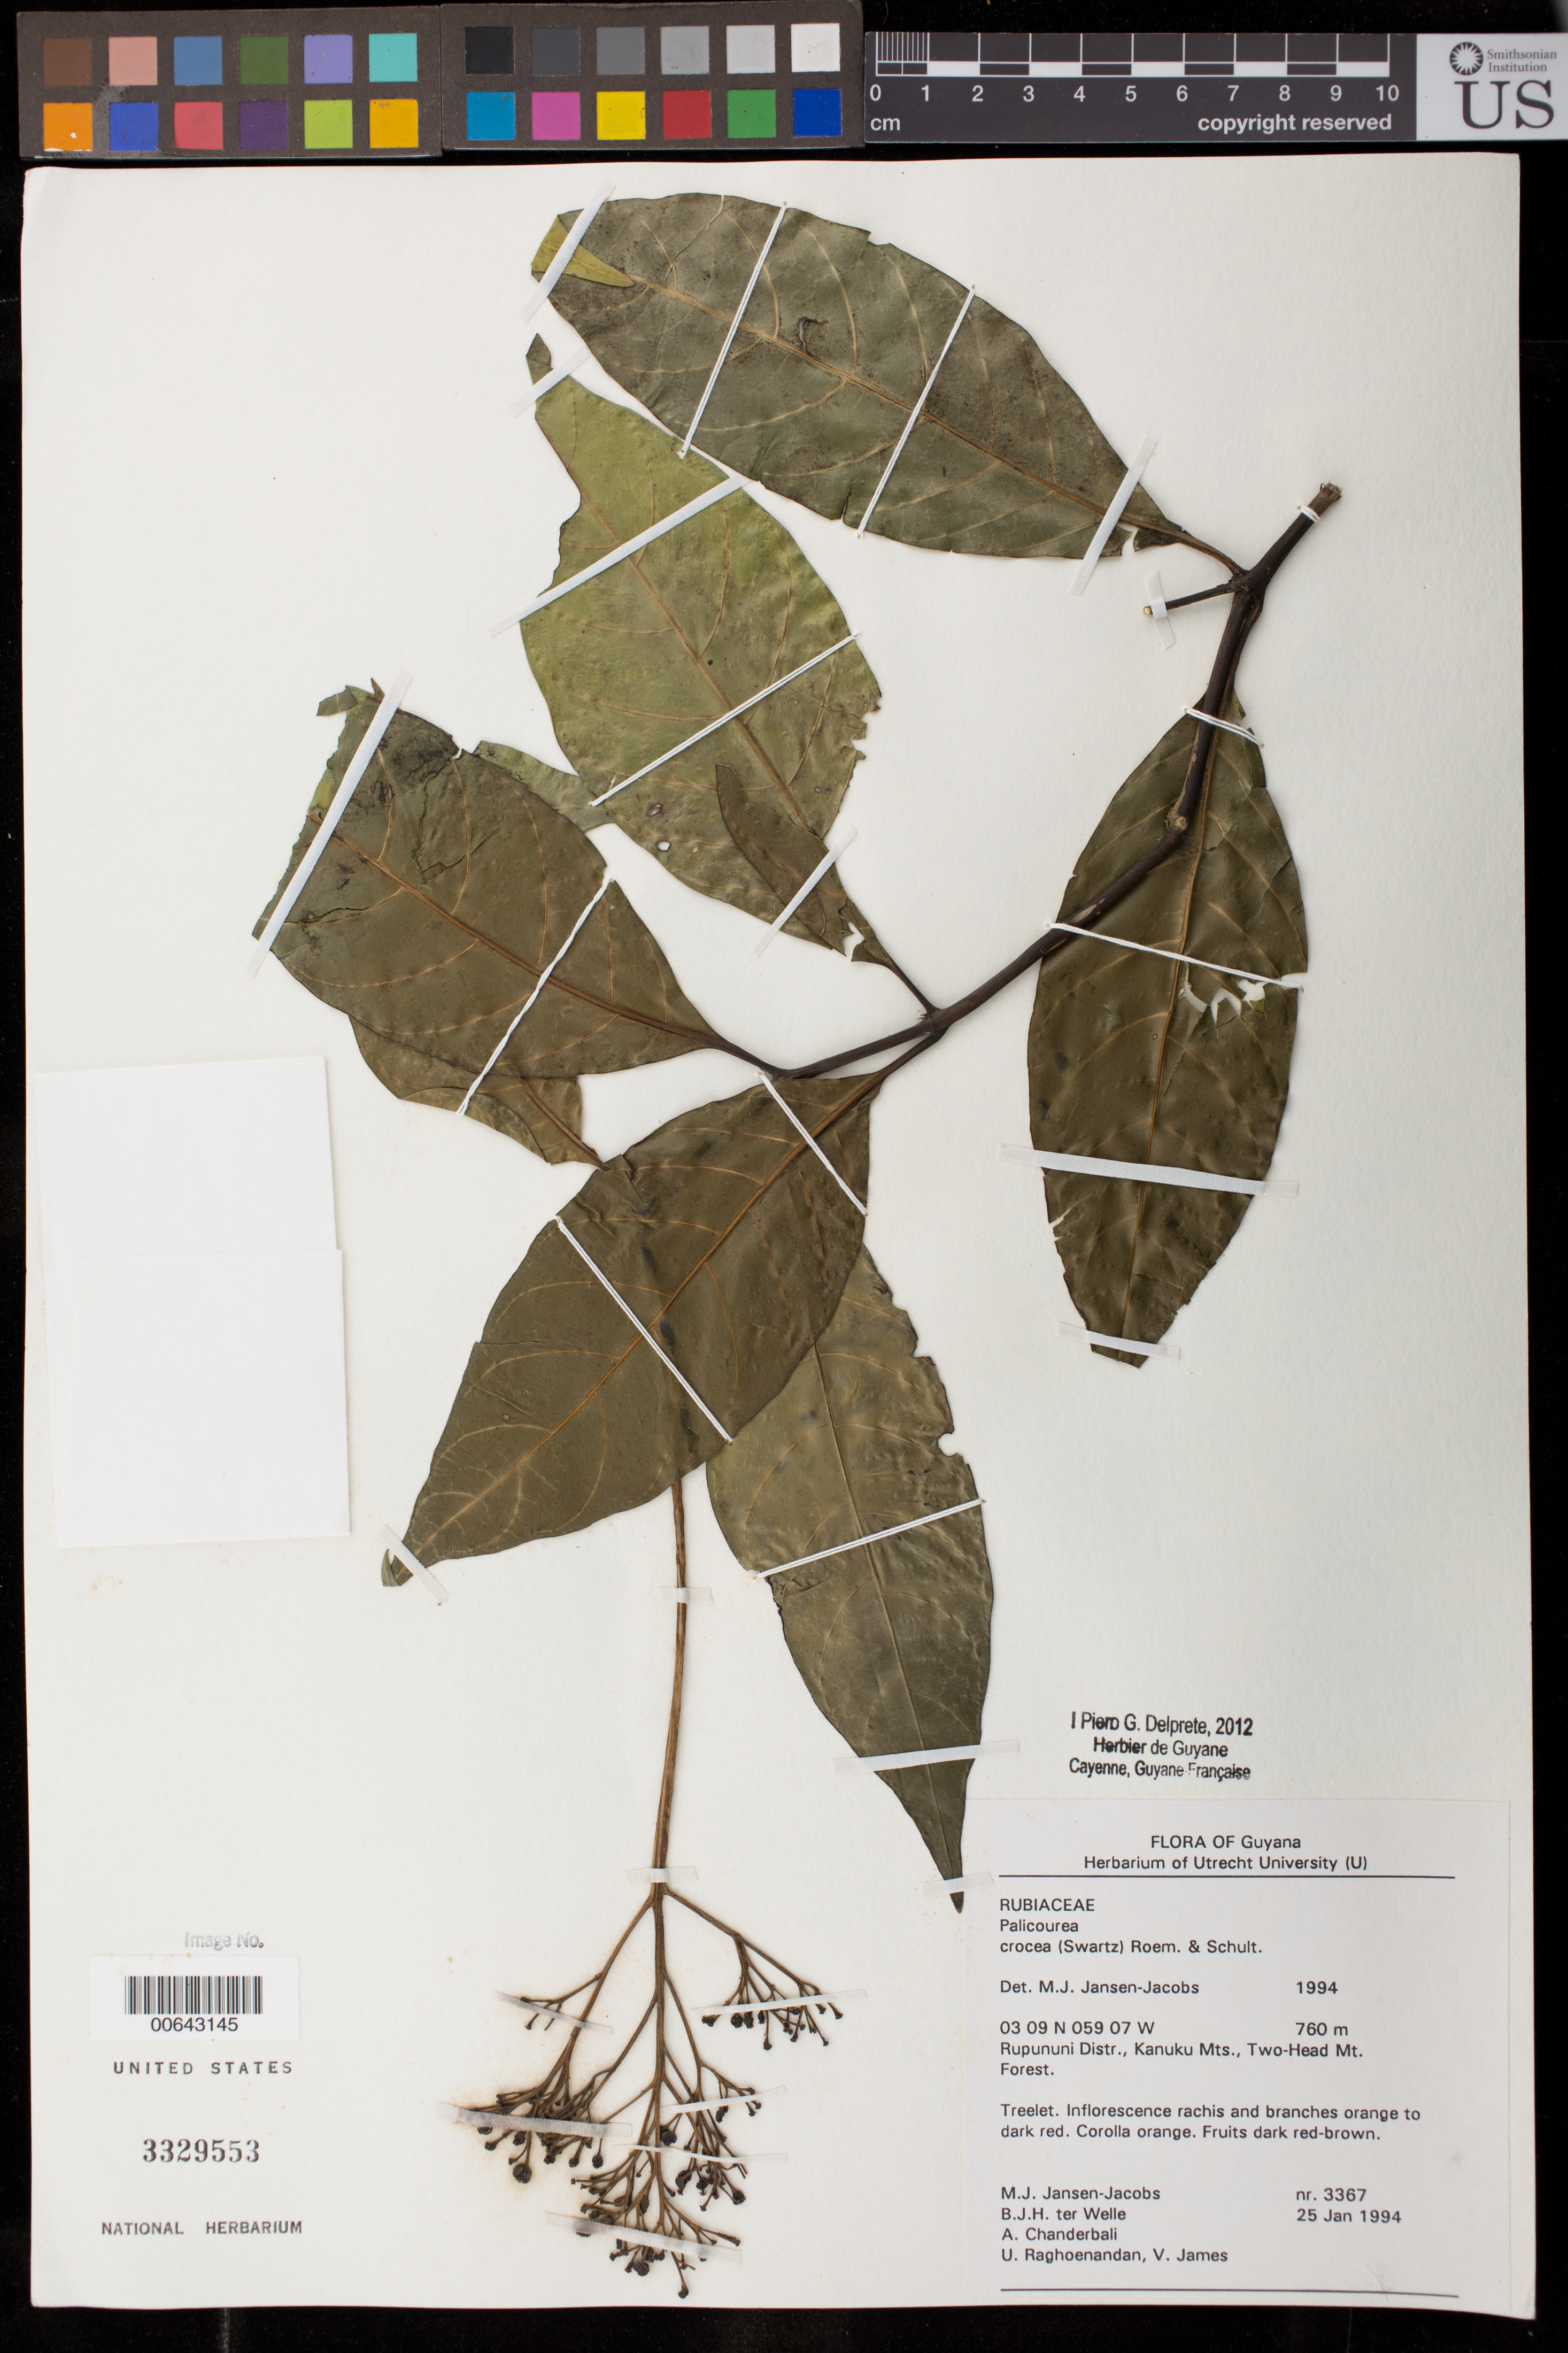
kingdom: Plantae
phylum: Tracheophyta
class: Magnoliopsida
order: Gentianales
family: Rubiaceae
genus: Palicourea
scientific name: Palicourea crocea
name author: (Sw.) Schult.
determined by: Jansen-Jacobs, M. J., (U), Nationaal Herbarium Nederland, Utrecht University branch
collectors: M. J. Jansen-Jacobs, B. Welle, A. S. Chanderbali, U. Raghoenandan & V. James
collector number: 3367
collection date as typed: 25-Jan-94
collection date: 1994-01-25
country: Guyana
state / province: U. Takutu-U. Essequibo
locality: Crabwood Cr., Camp 2, Kanuku Mts., Rupununi District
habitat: Forest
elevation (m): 260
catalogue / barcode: US 3329553